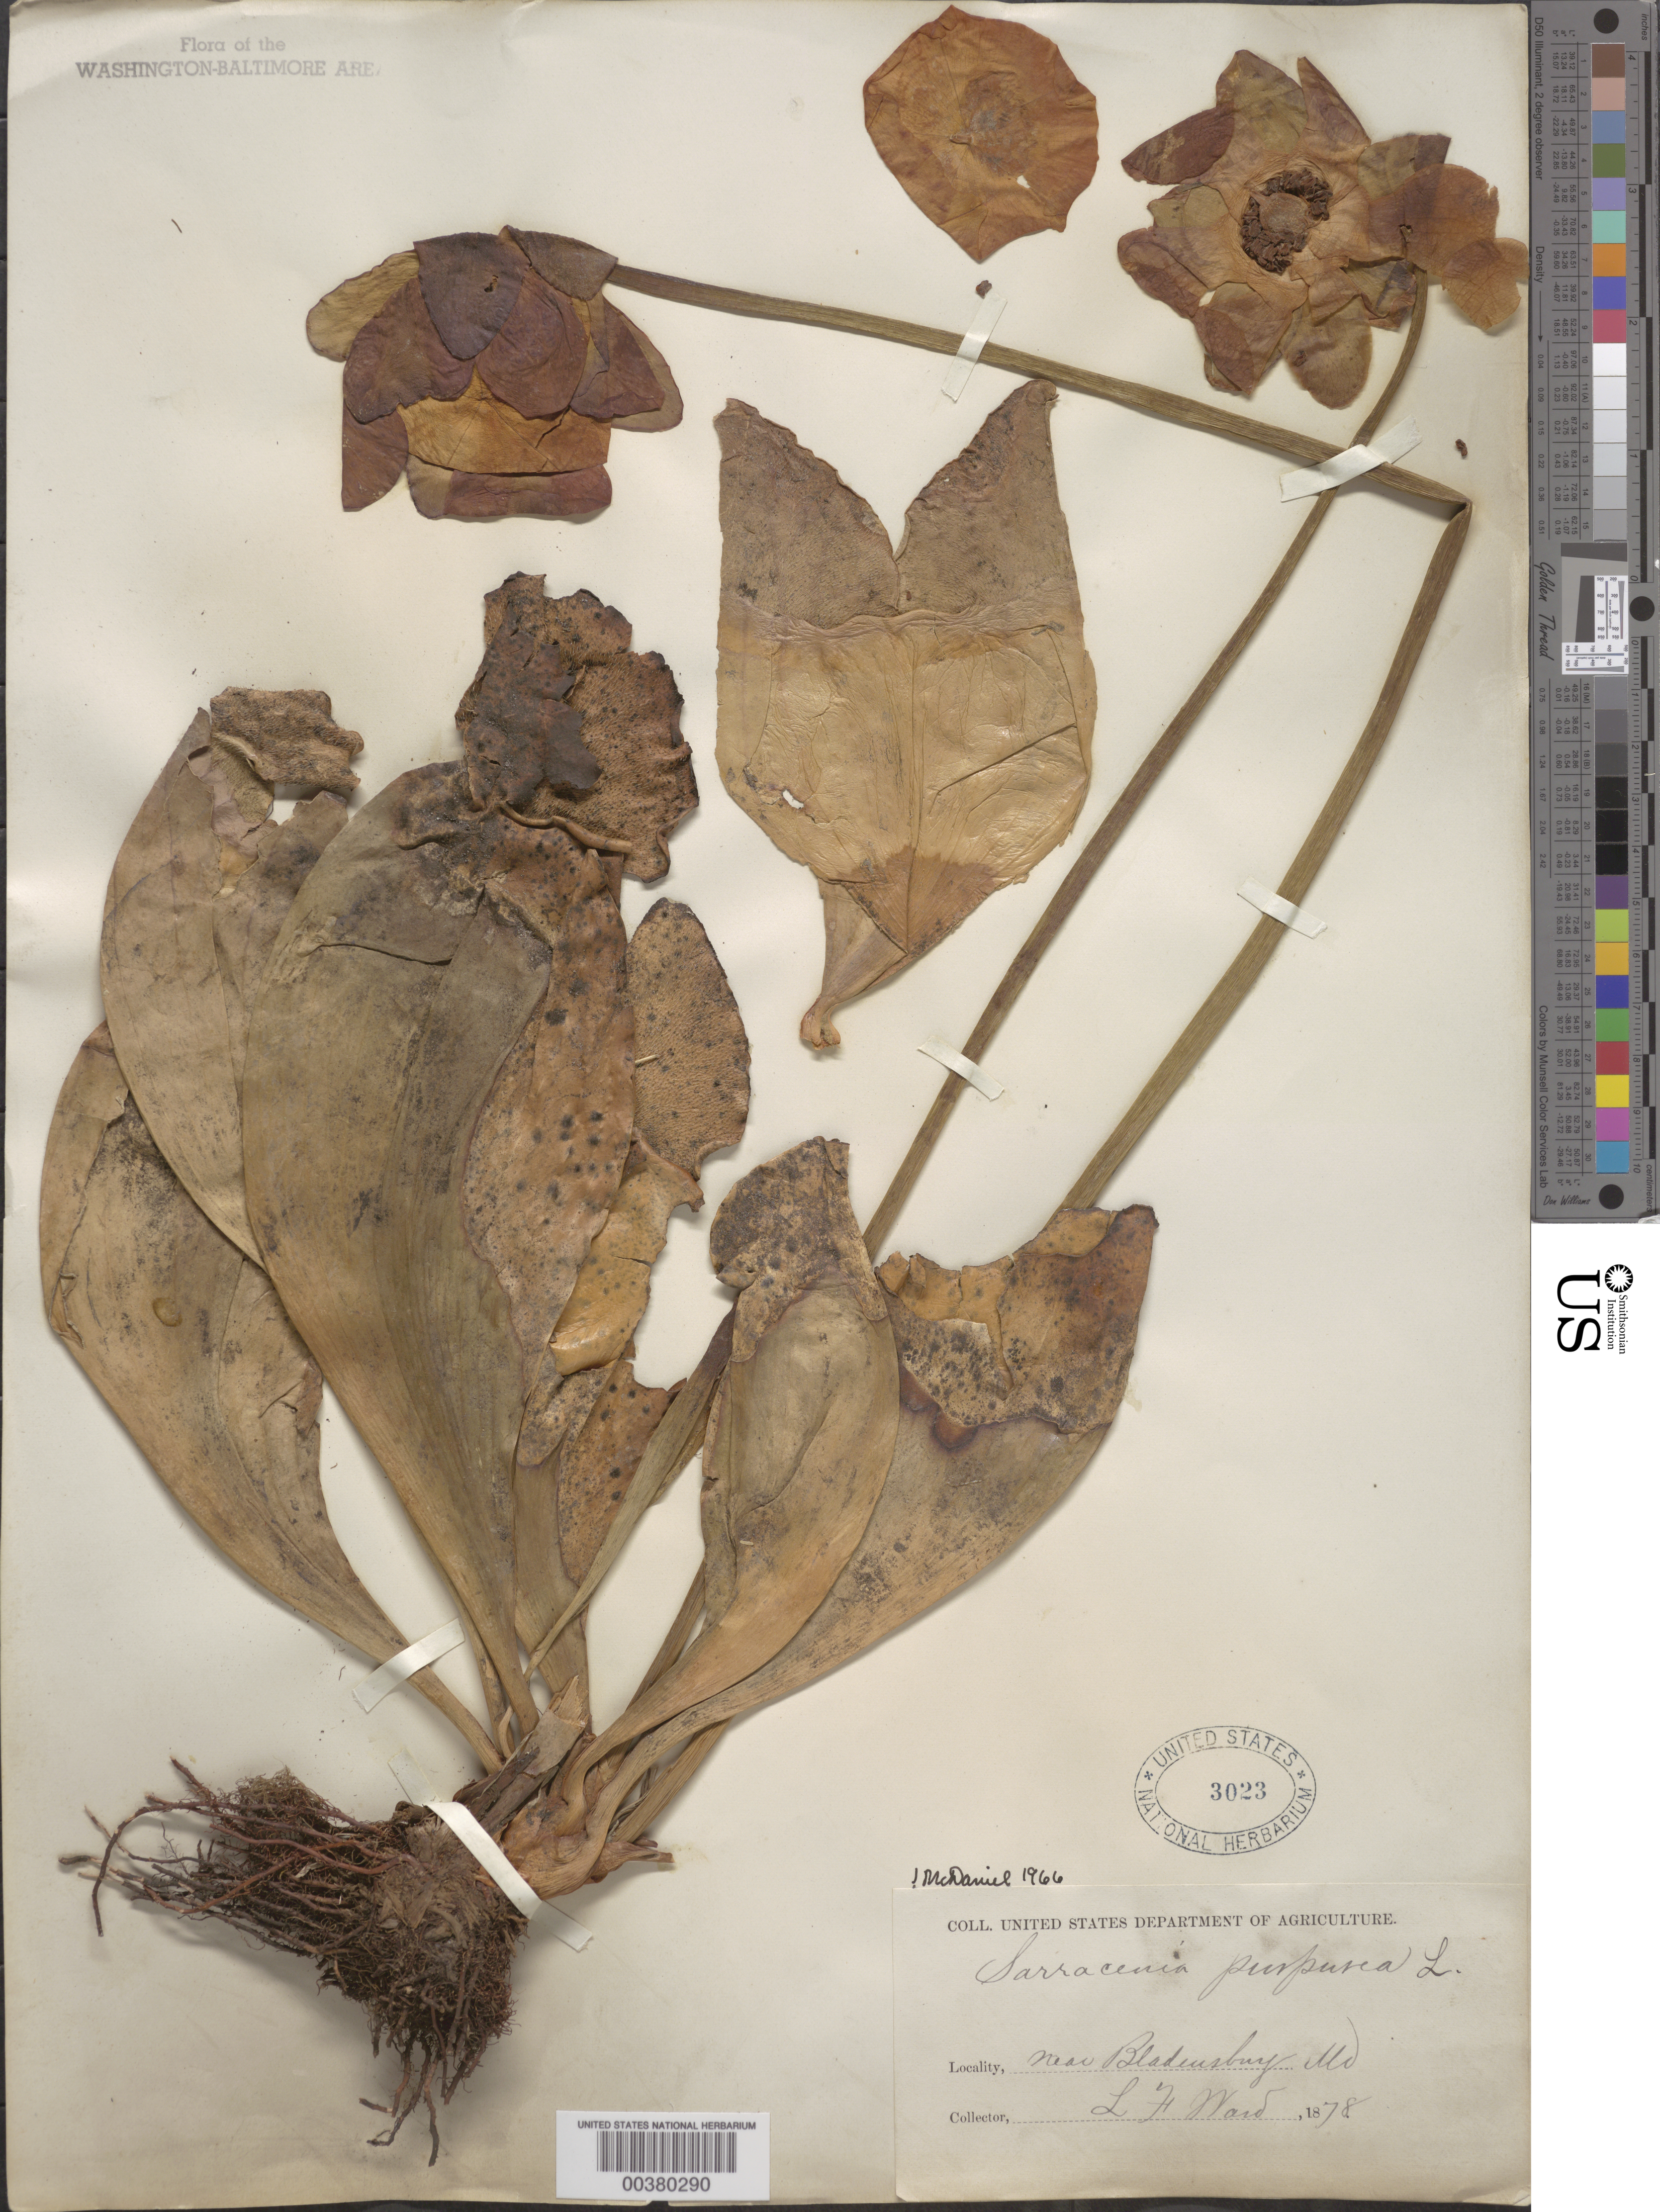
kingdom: Plantae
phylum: Tracheophyta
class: Magnoliopsida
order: Ericales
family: Sarraceniaceae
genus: Sarracenia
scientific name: Sarracenia purpurea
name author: L.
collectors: L. F. Ward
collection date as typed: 1878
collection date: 1878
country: United States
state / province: Maryland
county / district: Prince George's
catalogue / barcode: US 3023